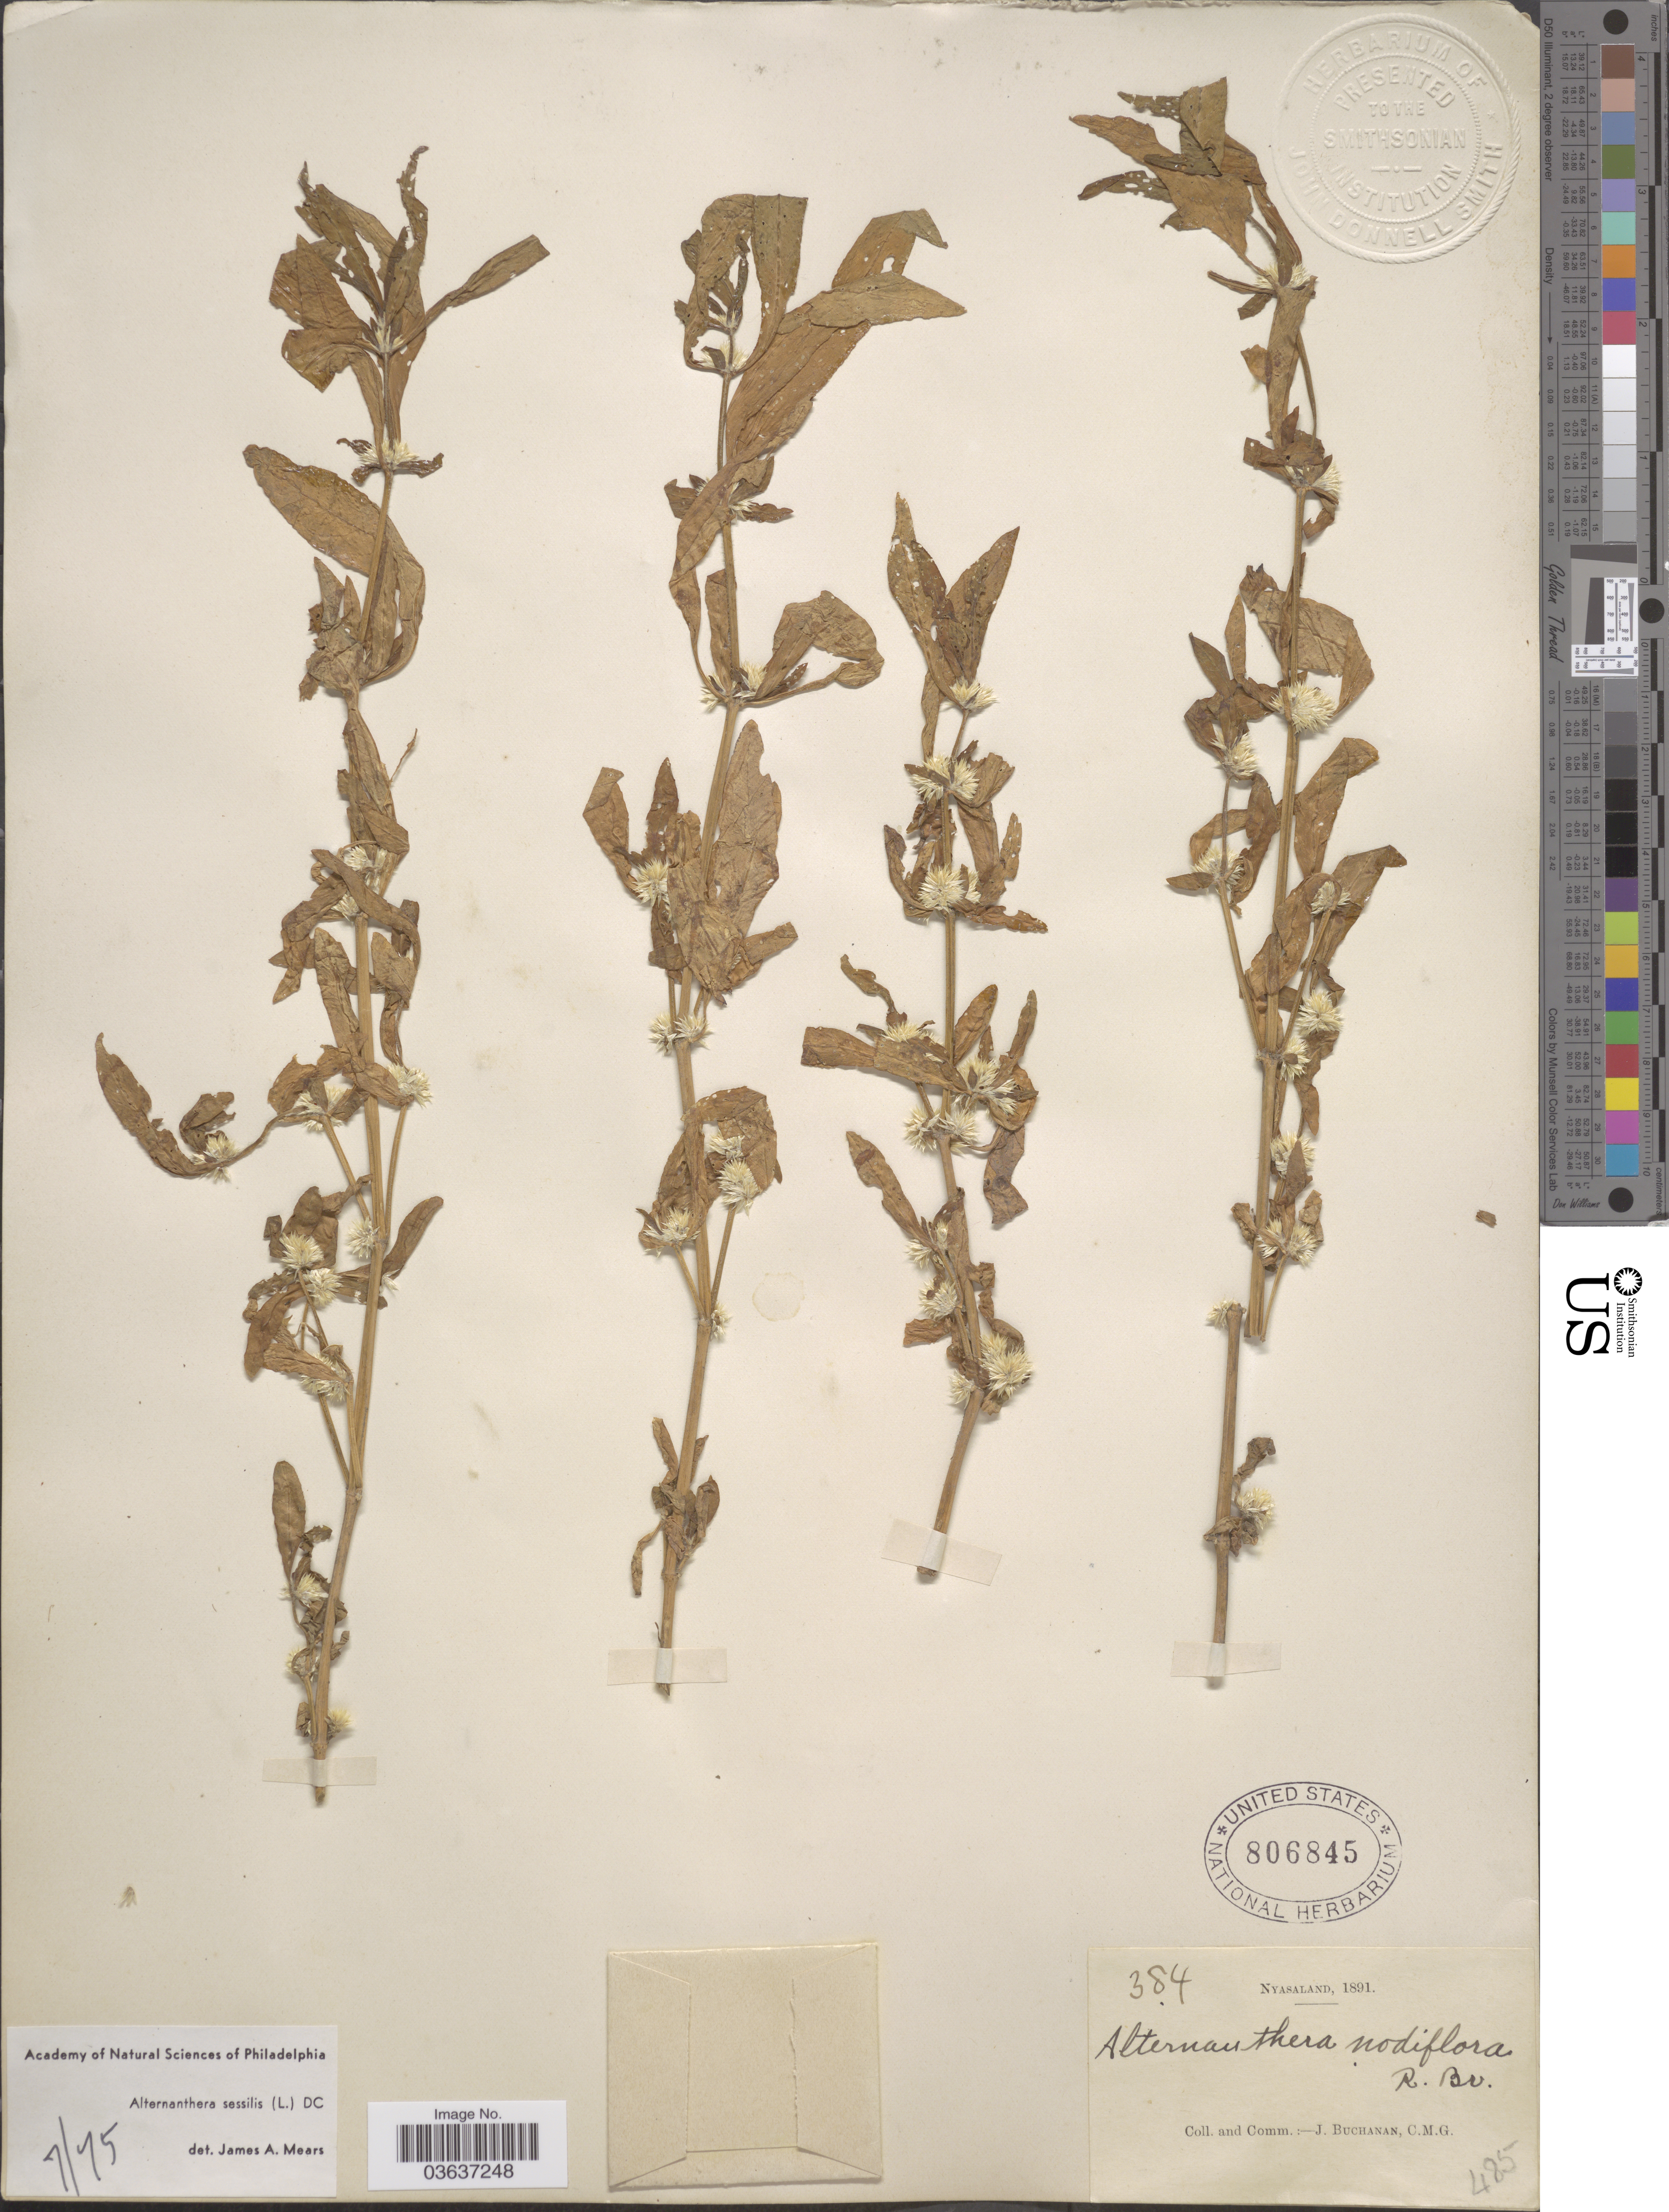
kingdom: Plantae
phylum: Tracheophyta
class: Magnoliopsida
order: Caryophyllales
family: Amaranthaceae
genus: Alternanthera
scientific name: Alternanthera sessilis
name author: (L.) DC.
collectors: J. Buchanan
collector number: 384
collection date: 1891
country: Malawi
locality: Nyasaland.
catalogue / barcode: US 806845